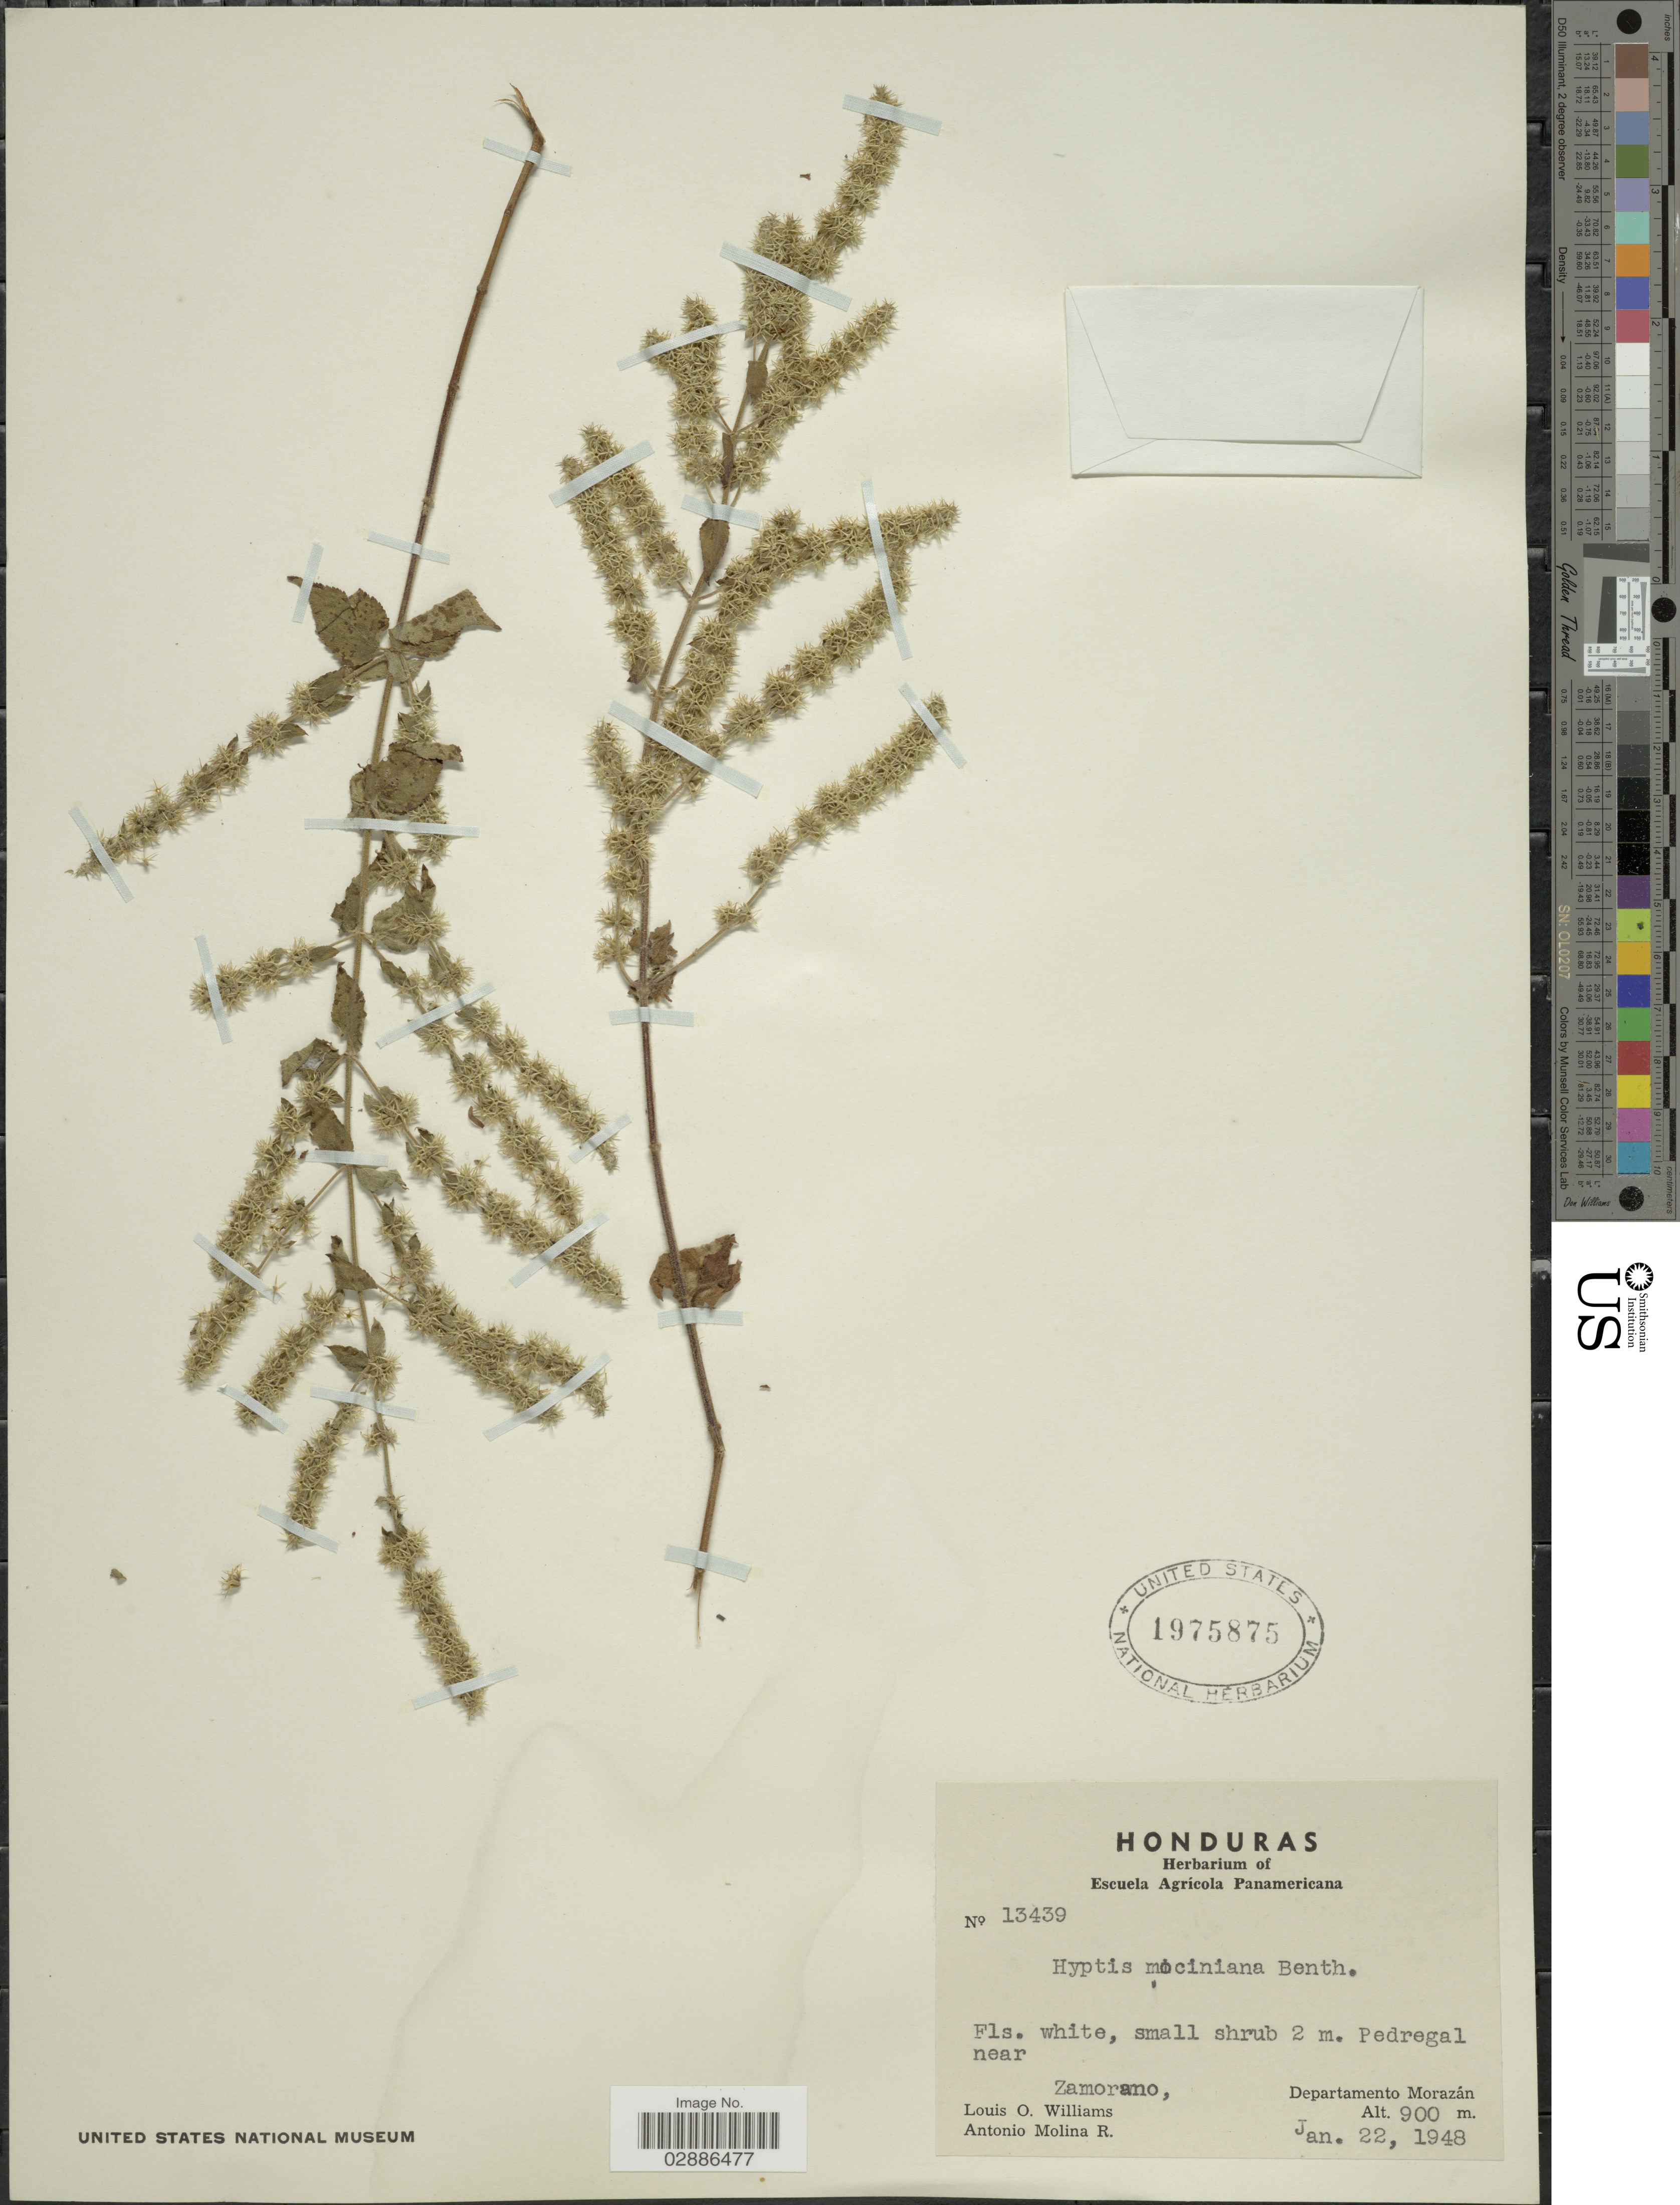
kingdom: Plantae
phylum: Tracheophyta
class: Magnoliopsida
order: Lamiales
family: Lamiaceae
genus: Asterohyptis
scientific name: Asterohyptis mociniana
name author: (Benth.) Epling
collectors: L. O. Williams & A. Molina R.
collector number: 13439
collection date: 1948-01-22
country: Honduras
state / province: Fco. Morazán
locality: Zamorano, Departamento Morazán.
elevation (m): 900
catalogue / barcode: US 1975875